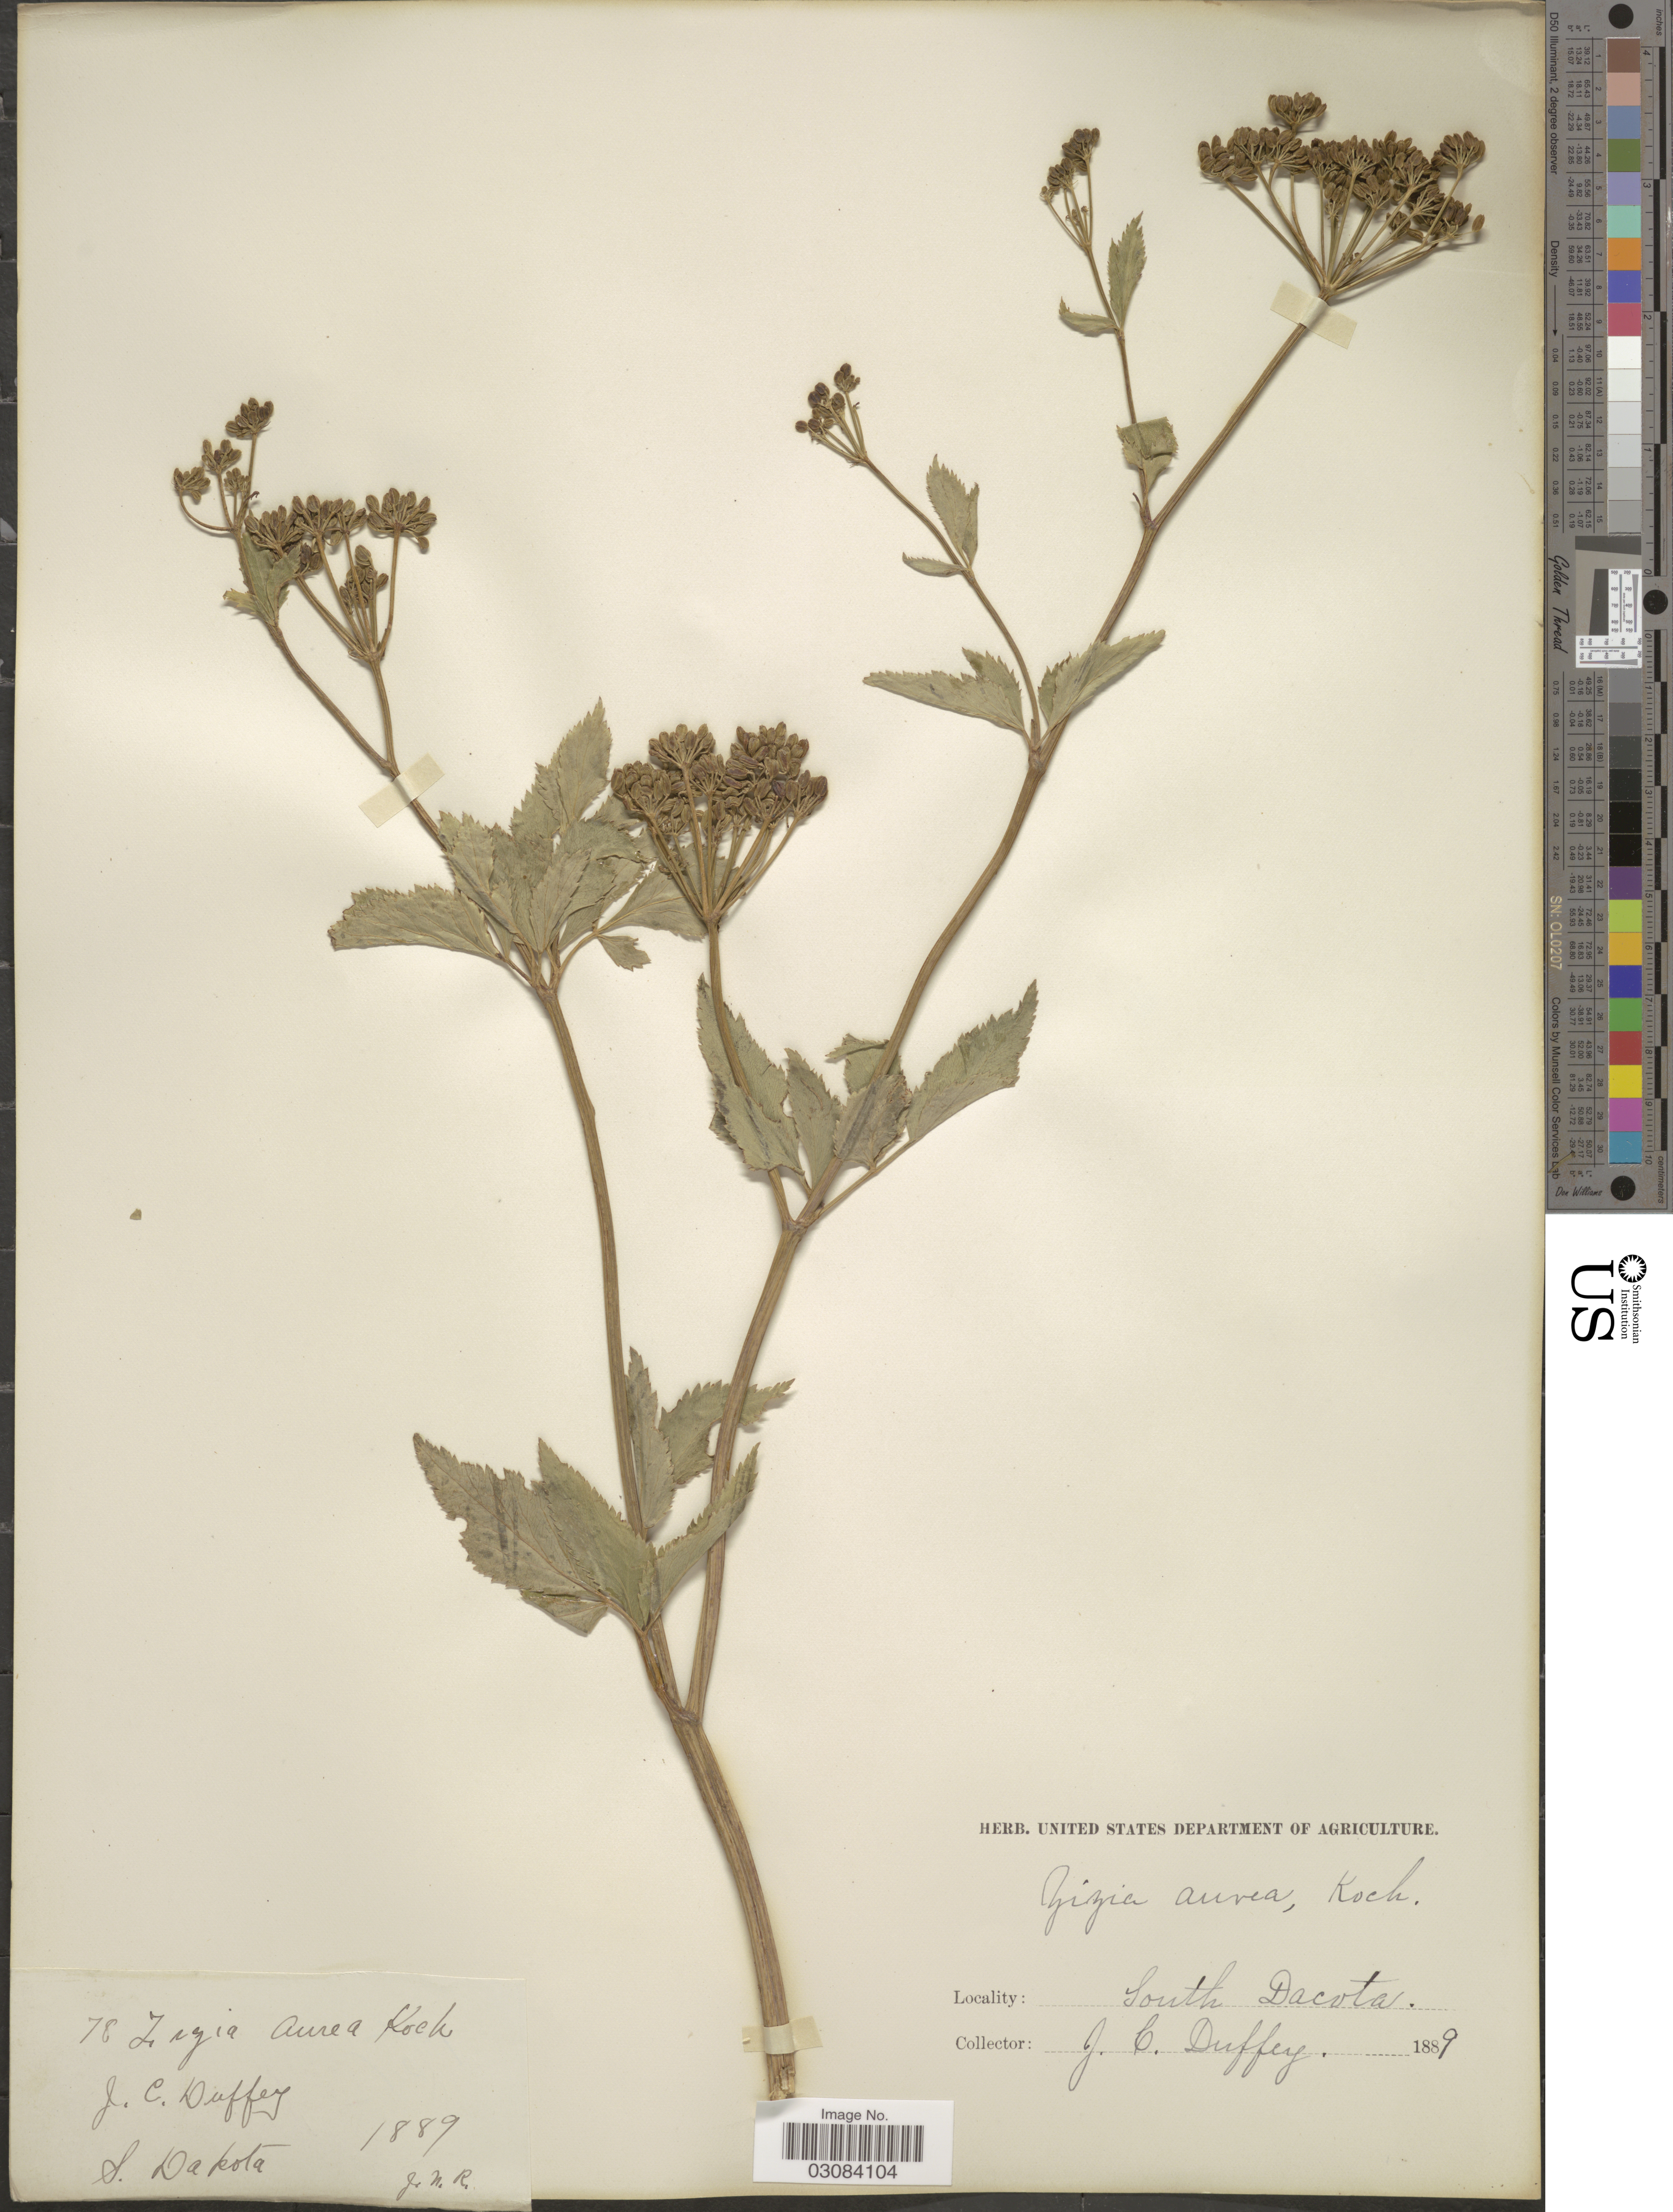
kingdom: Plantae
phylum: Tracheophyta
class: Magnoliopsida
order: Apiales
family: Apiaceae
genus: Zizia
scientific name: Zizia aurea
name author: (L.) Koch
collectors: J. Duffey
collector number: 78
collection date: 1889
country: United States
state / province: South Dakota